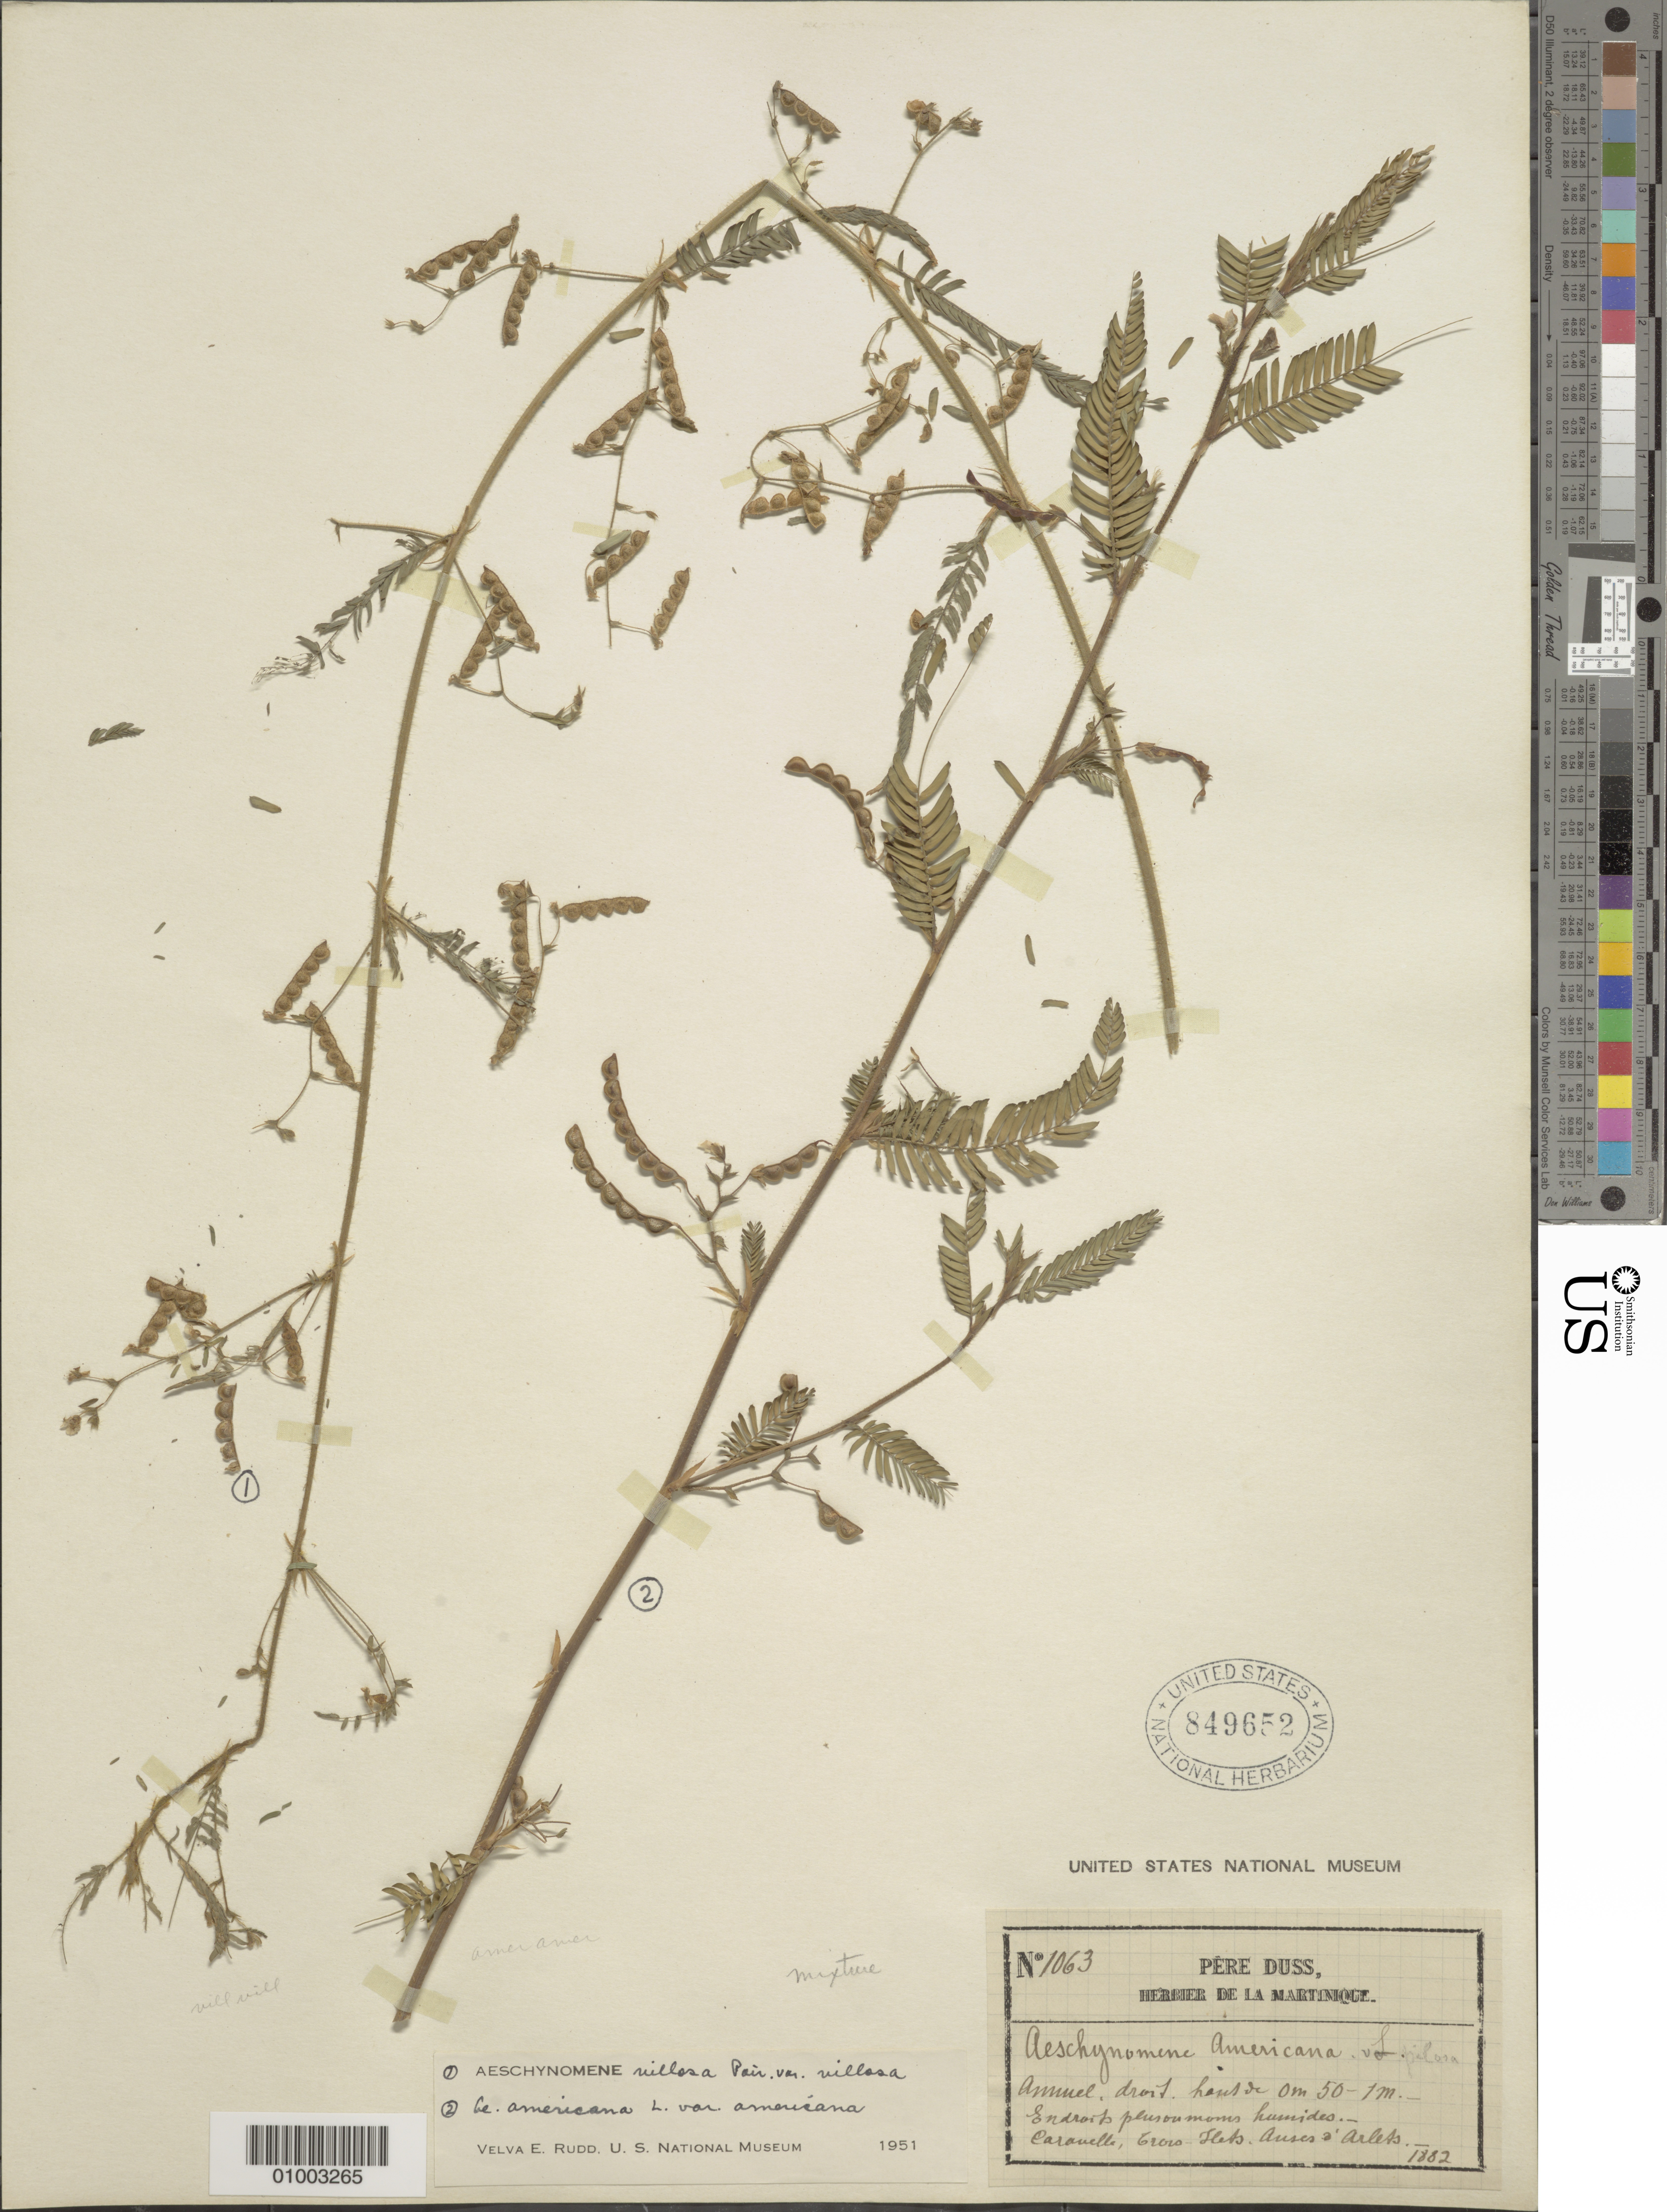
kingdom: Plantae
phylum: Tracheophyta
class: Magnoliopsida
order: Fabales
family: Fabaceae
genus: Aeschynomene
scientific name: Aeschynomene villosa var. villosa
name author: Poir.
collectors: Père Duss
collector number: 1063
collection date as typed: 1882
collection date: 1882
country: Martinique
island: Martinique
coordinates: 0 N, 0 E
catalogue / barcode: US 849652